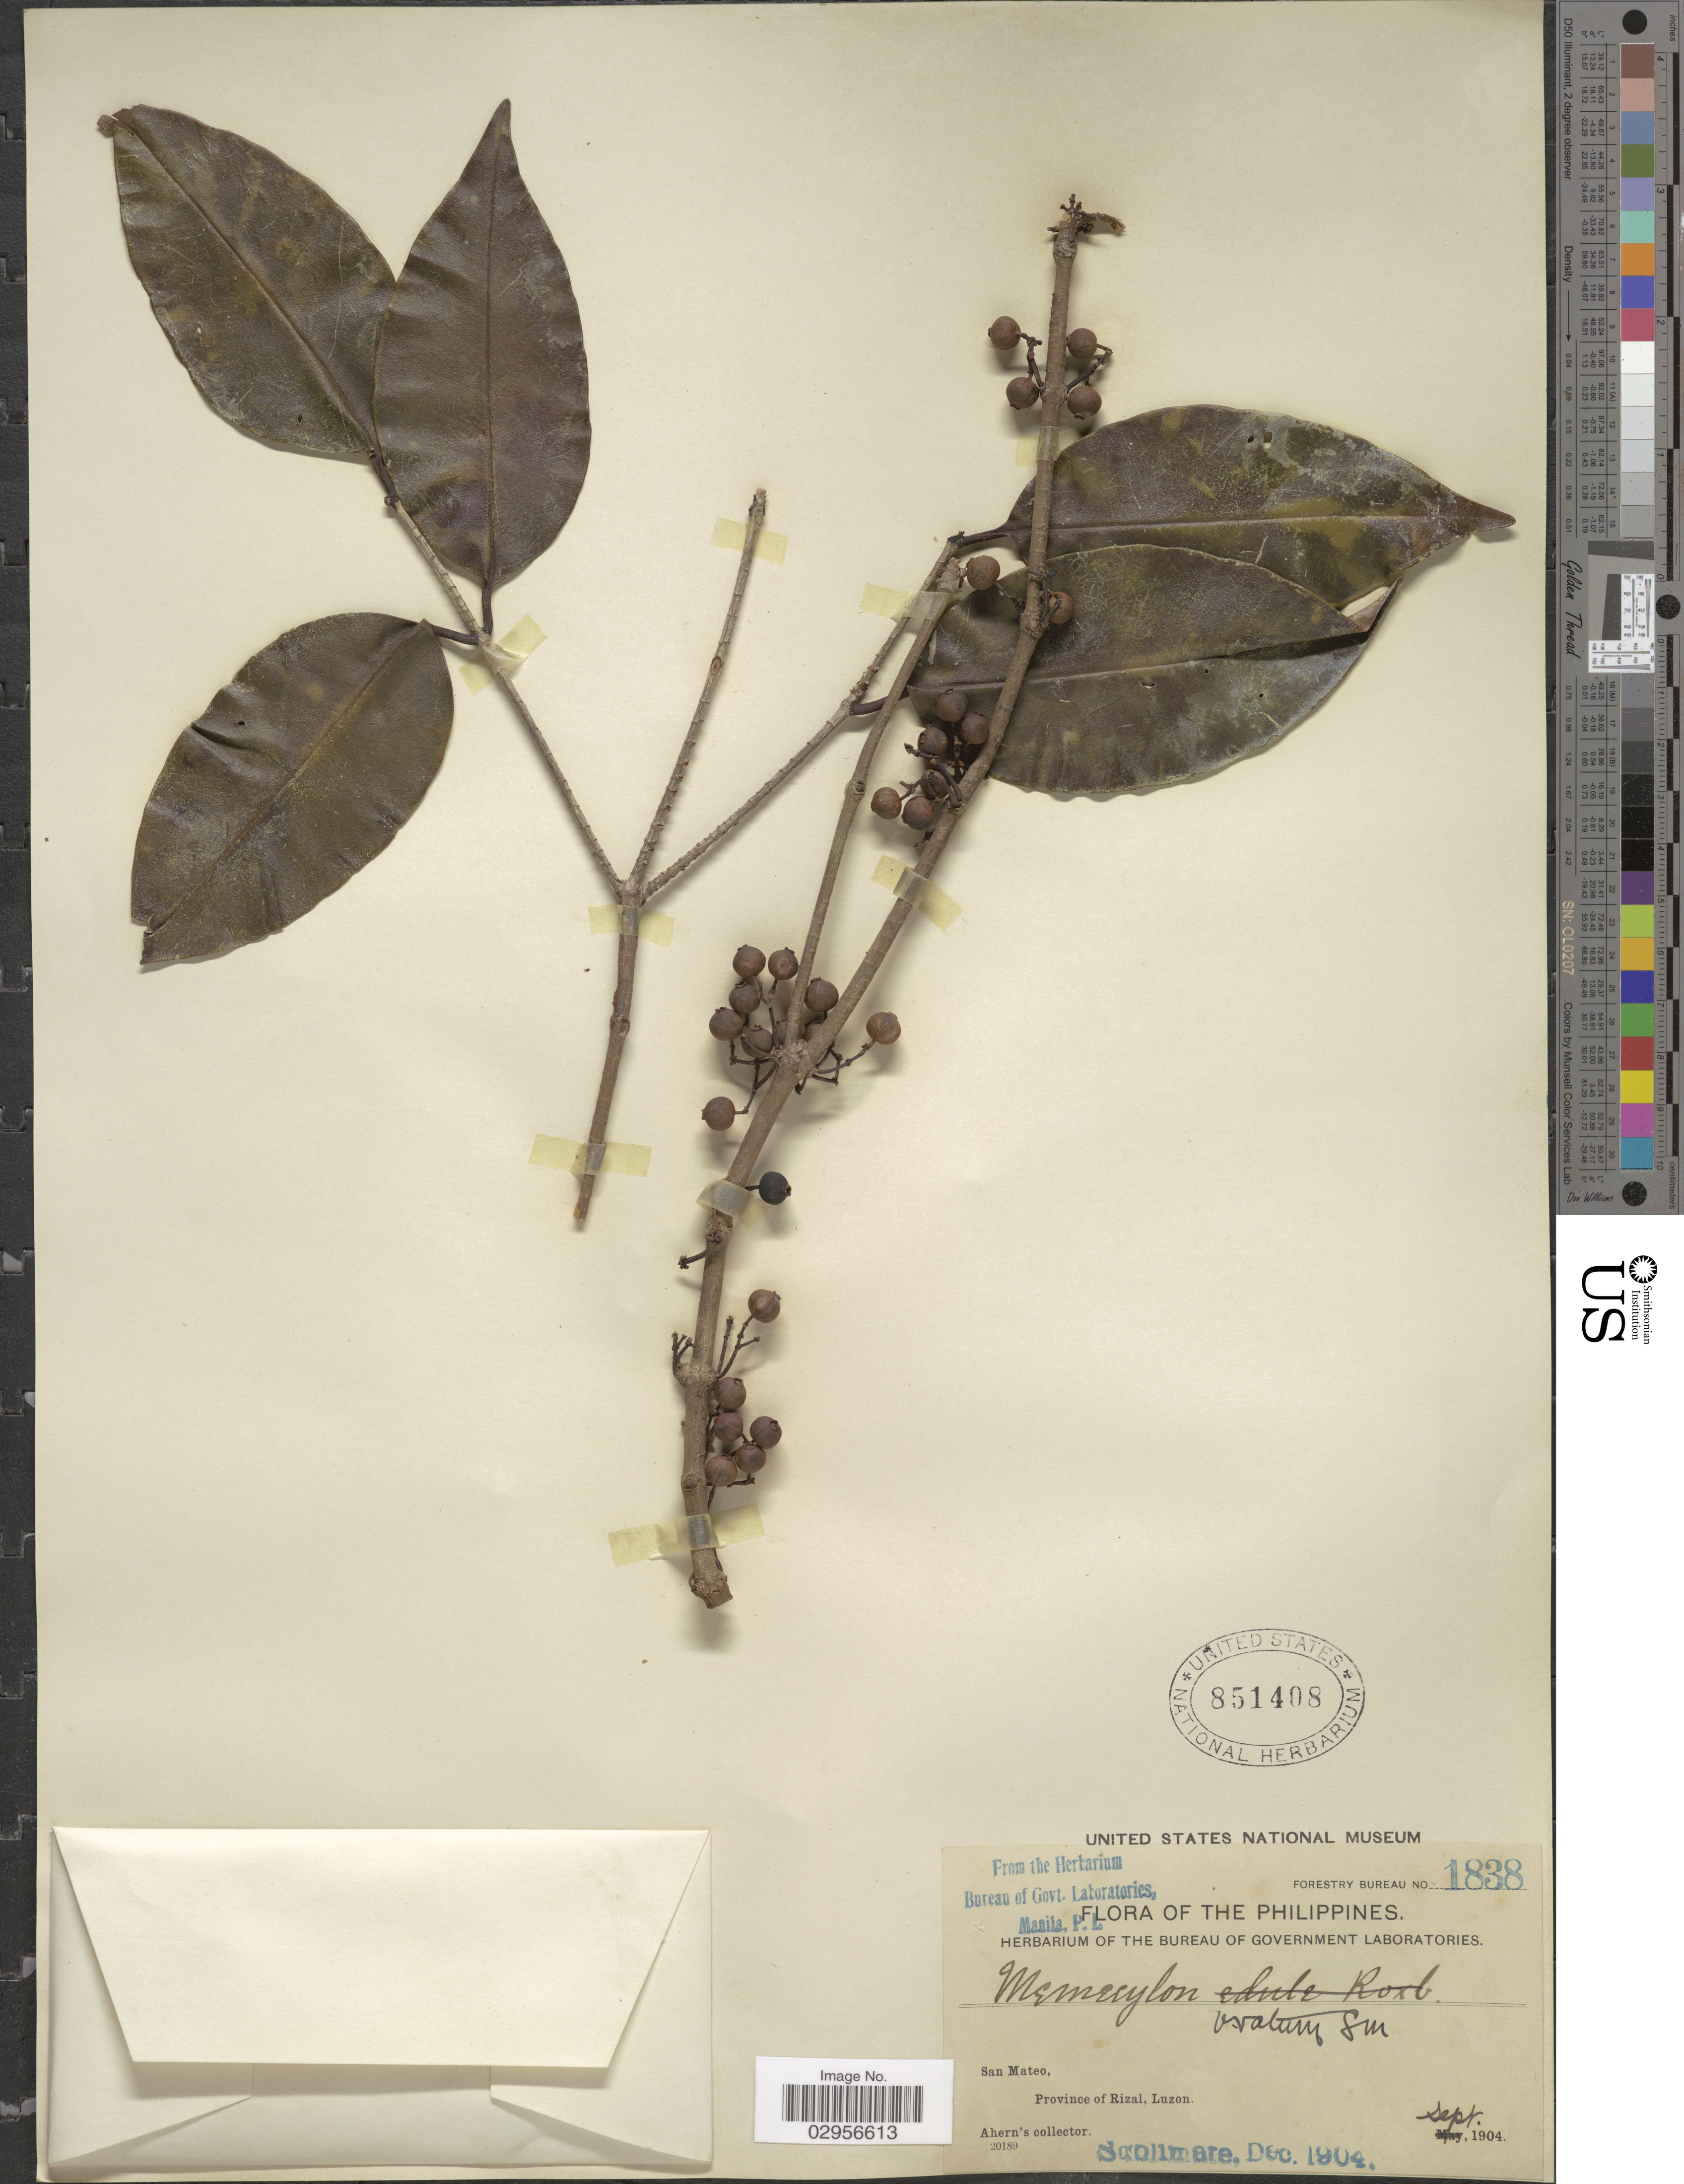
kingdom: Plantae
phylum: Tracheophyta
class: Magnoliopsida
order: Myrtales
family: Melastomataceae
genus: Memecylon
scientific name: Memecylon edule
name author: Roxb.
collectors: Ahern's collector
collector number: Forestry Bureau 1838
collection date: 1904-09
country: Philippines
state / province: Calabarzon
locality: San Mateo, Province of Rizal, Luzon.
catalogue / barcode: US 851408